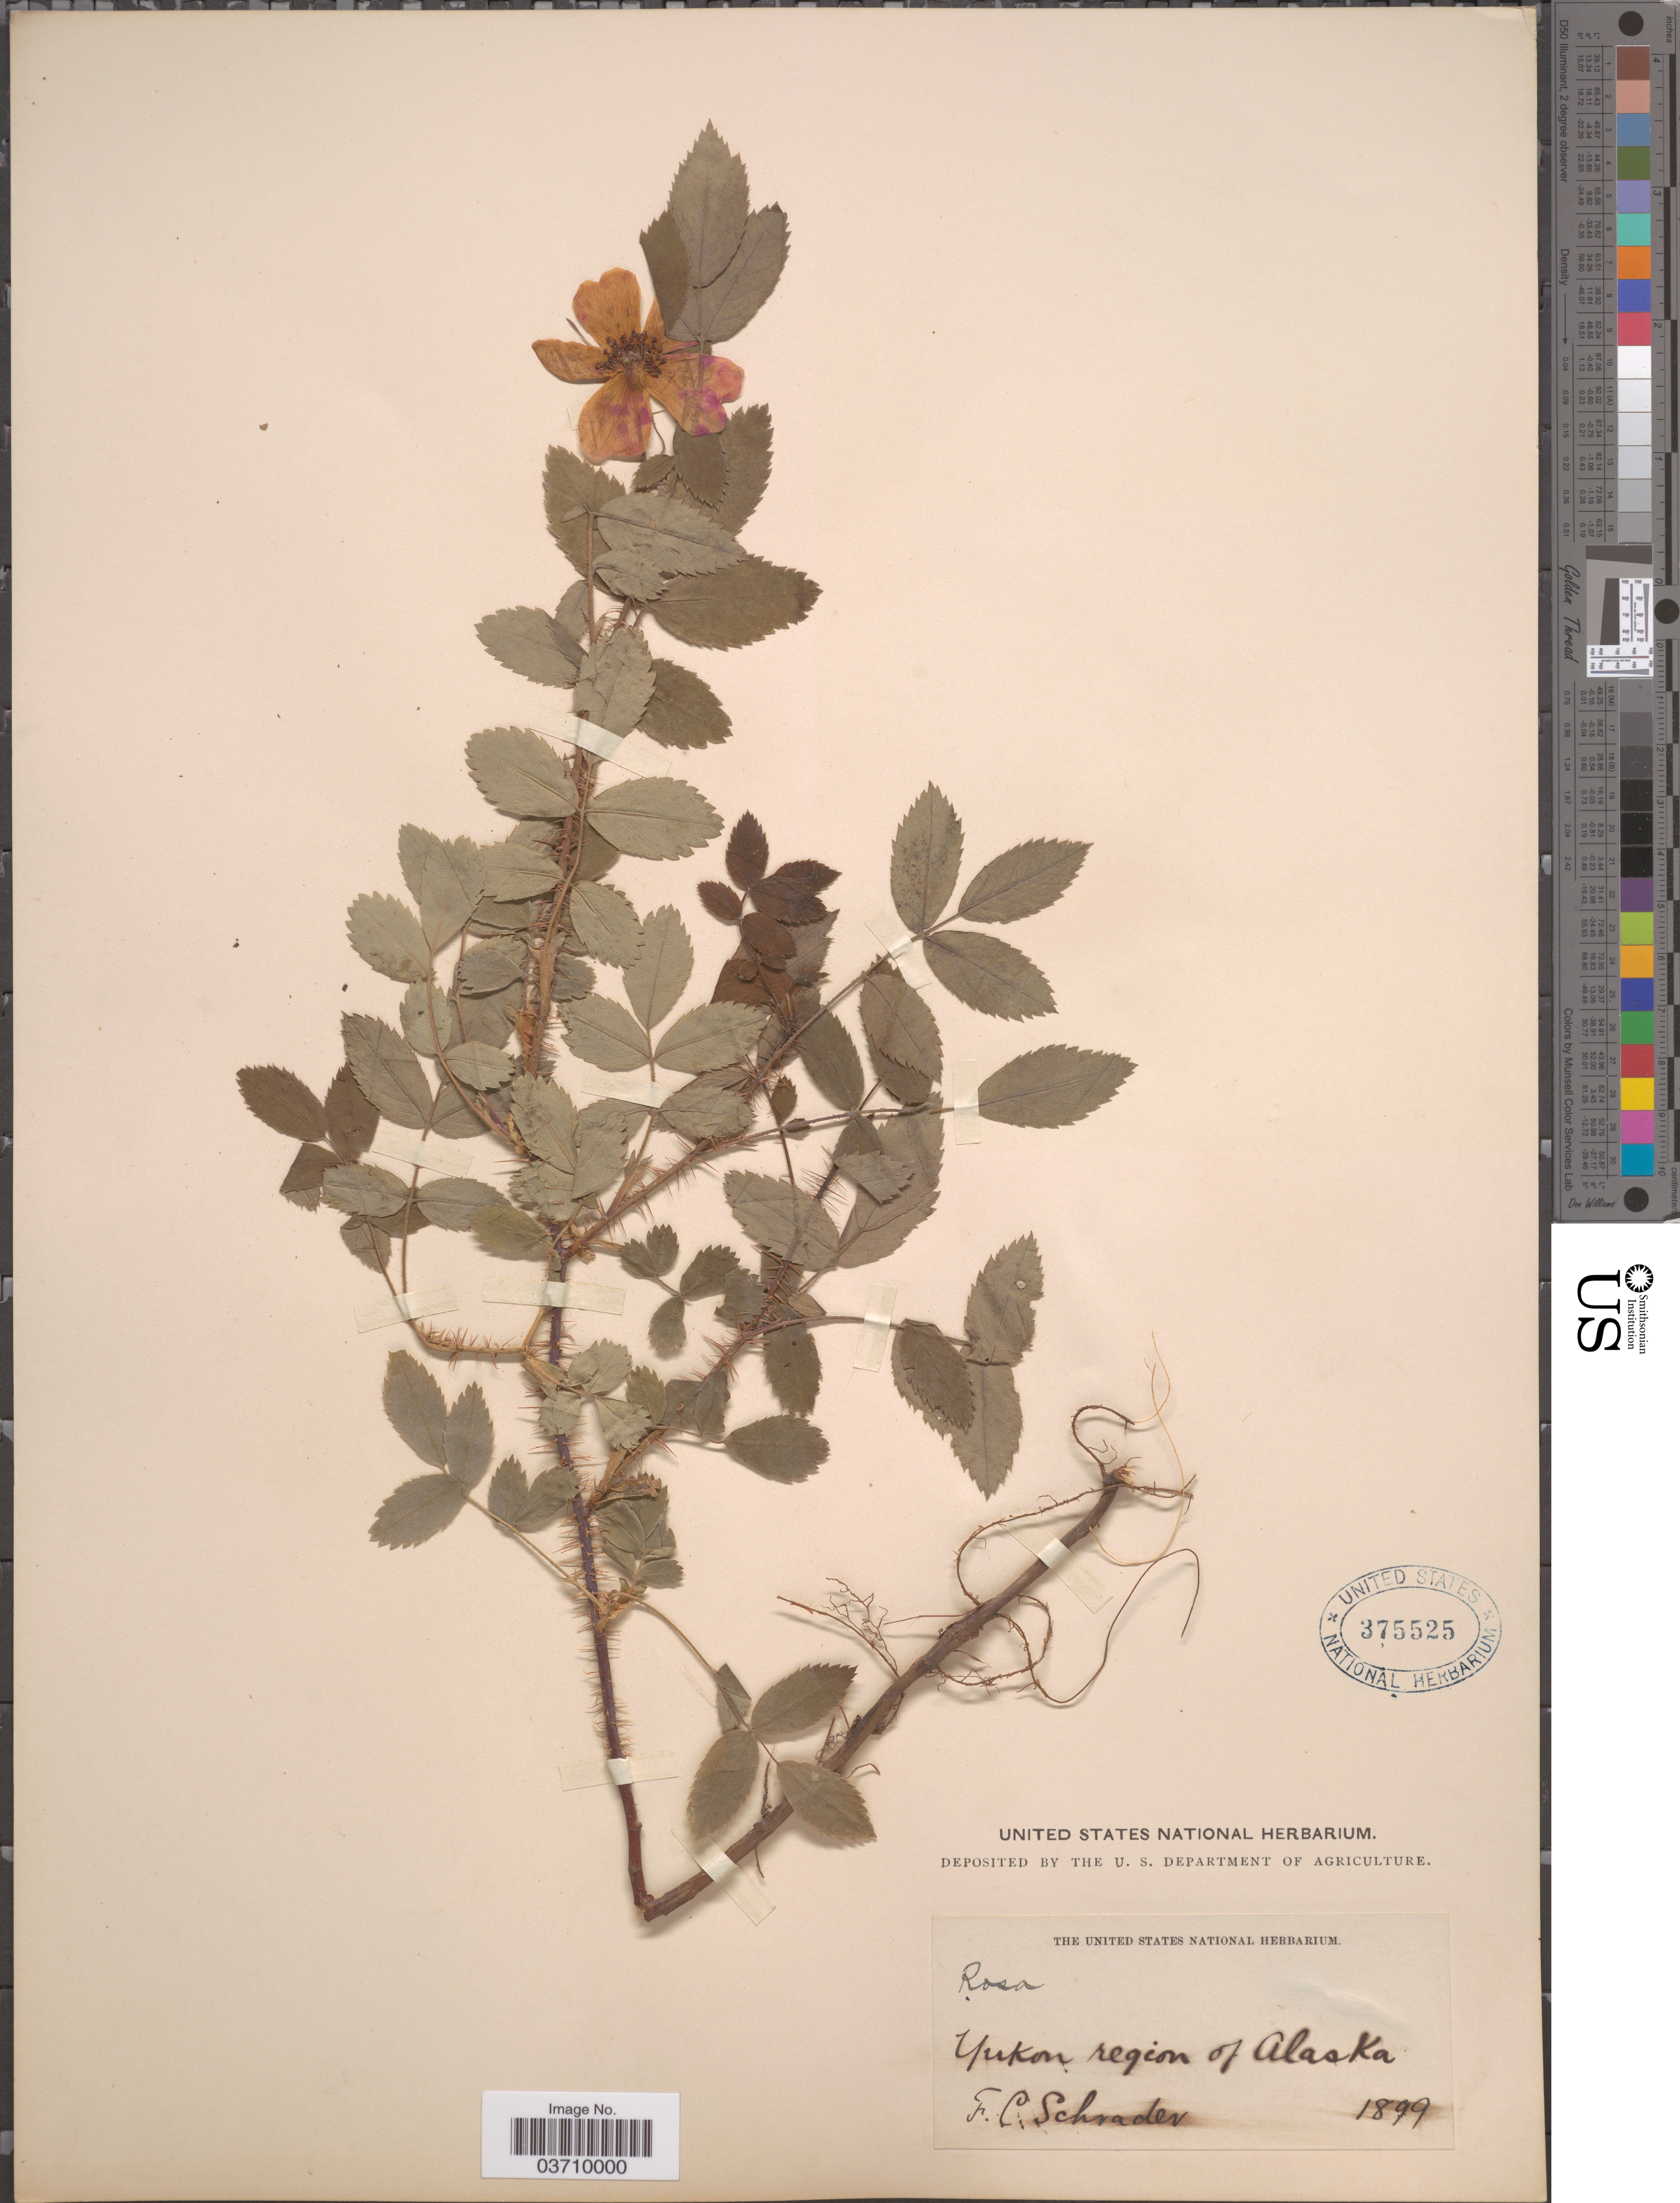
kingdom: Plantae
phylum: Tracheophyta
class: Magnoliopsida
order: Rosales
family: Rosaceae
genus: Rosa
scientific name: Rosa acicularis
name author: Lindl.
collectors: F. C. Schrader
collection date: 1899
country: United States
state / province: Alaska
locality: Yukon region of Alaska.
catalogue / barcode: US 375525